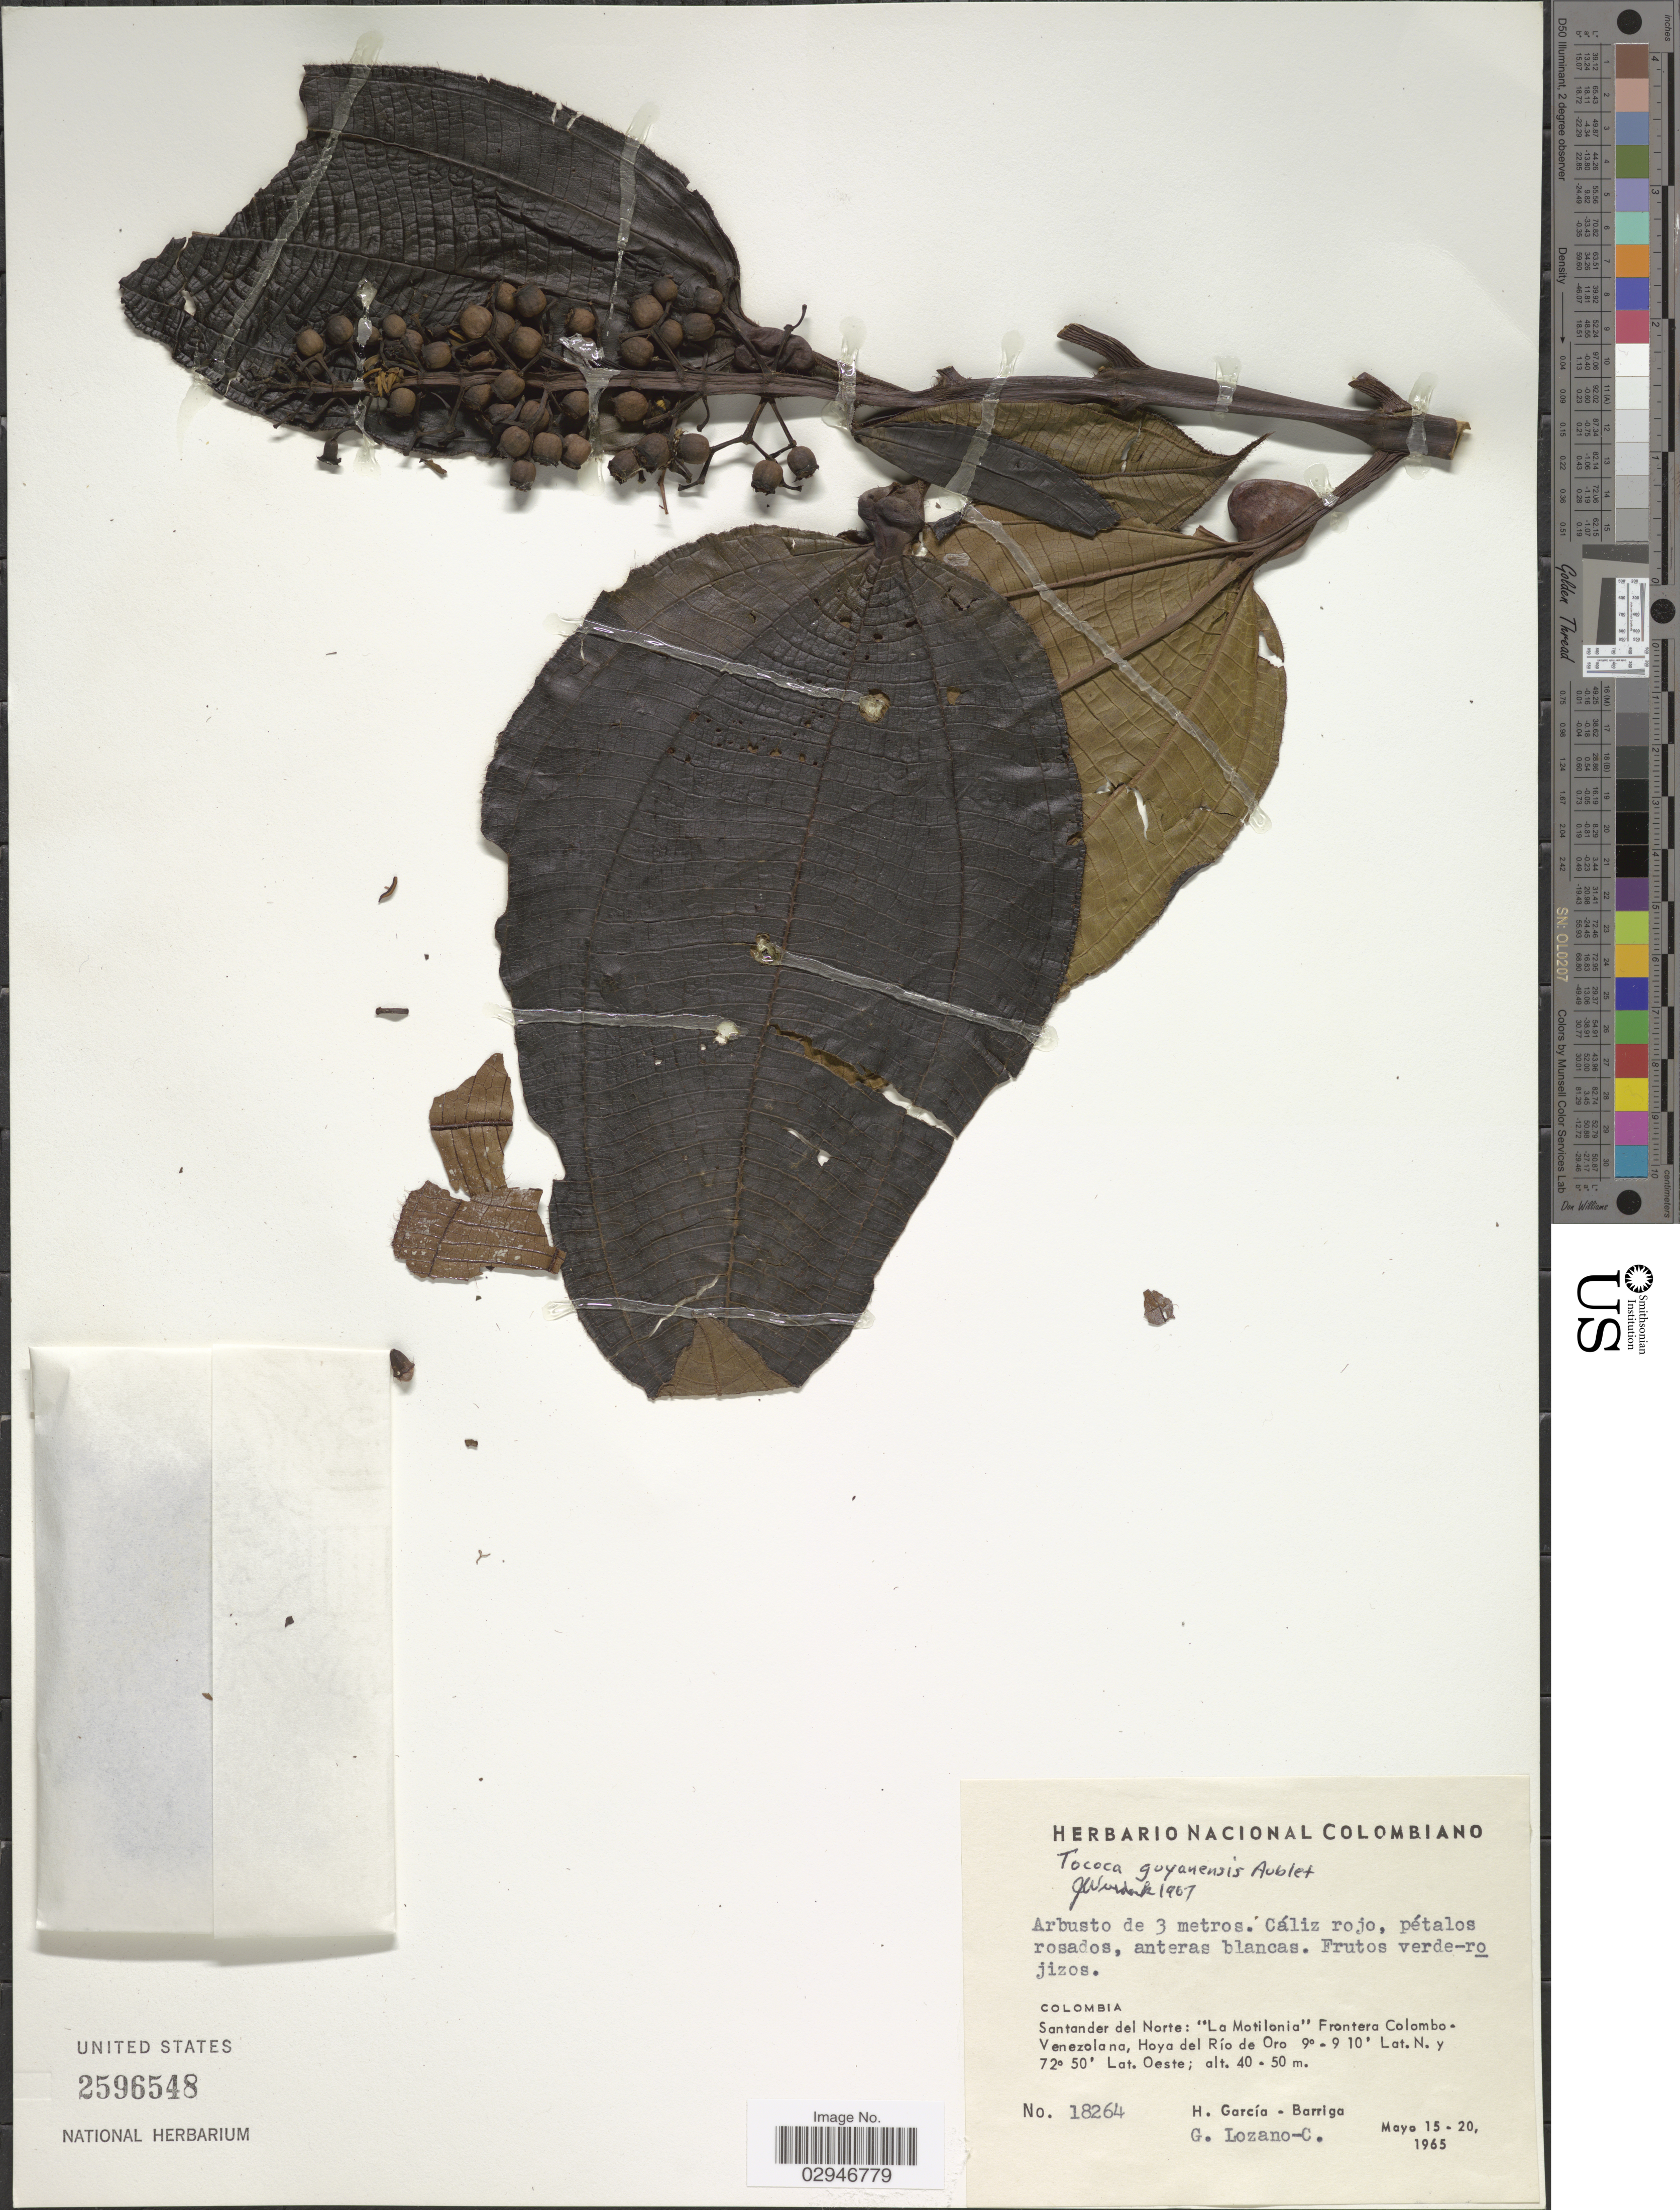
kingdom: Plantae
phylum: Tracheophyta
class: Magnoliopsida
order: Myrtales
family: Melastomataceae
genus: Tococa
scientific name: Tococa guianensis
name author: Aubl.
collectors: H. García Barriga & G. Lozano-Contreras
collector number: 18264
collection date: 1965-05-15/1965-05-20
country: Colombia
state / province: Norte de Santander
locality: Santander del Norte: "La Motilonia" Frontera Colombo - Venezolana, Hoya del Río de Oro.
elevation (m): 40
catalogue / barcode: US 2596548